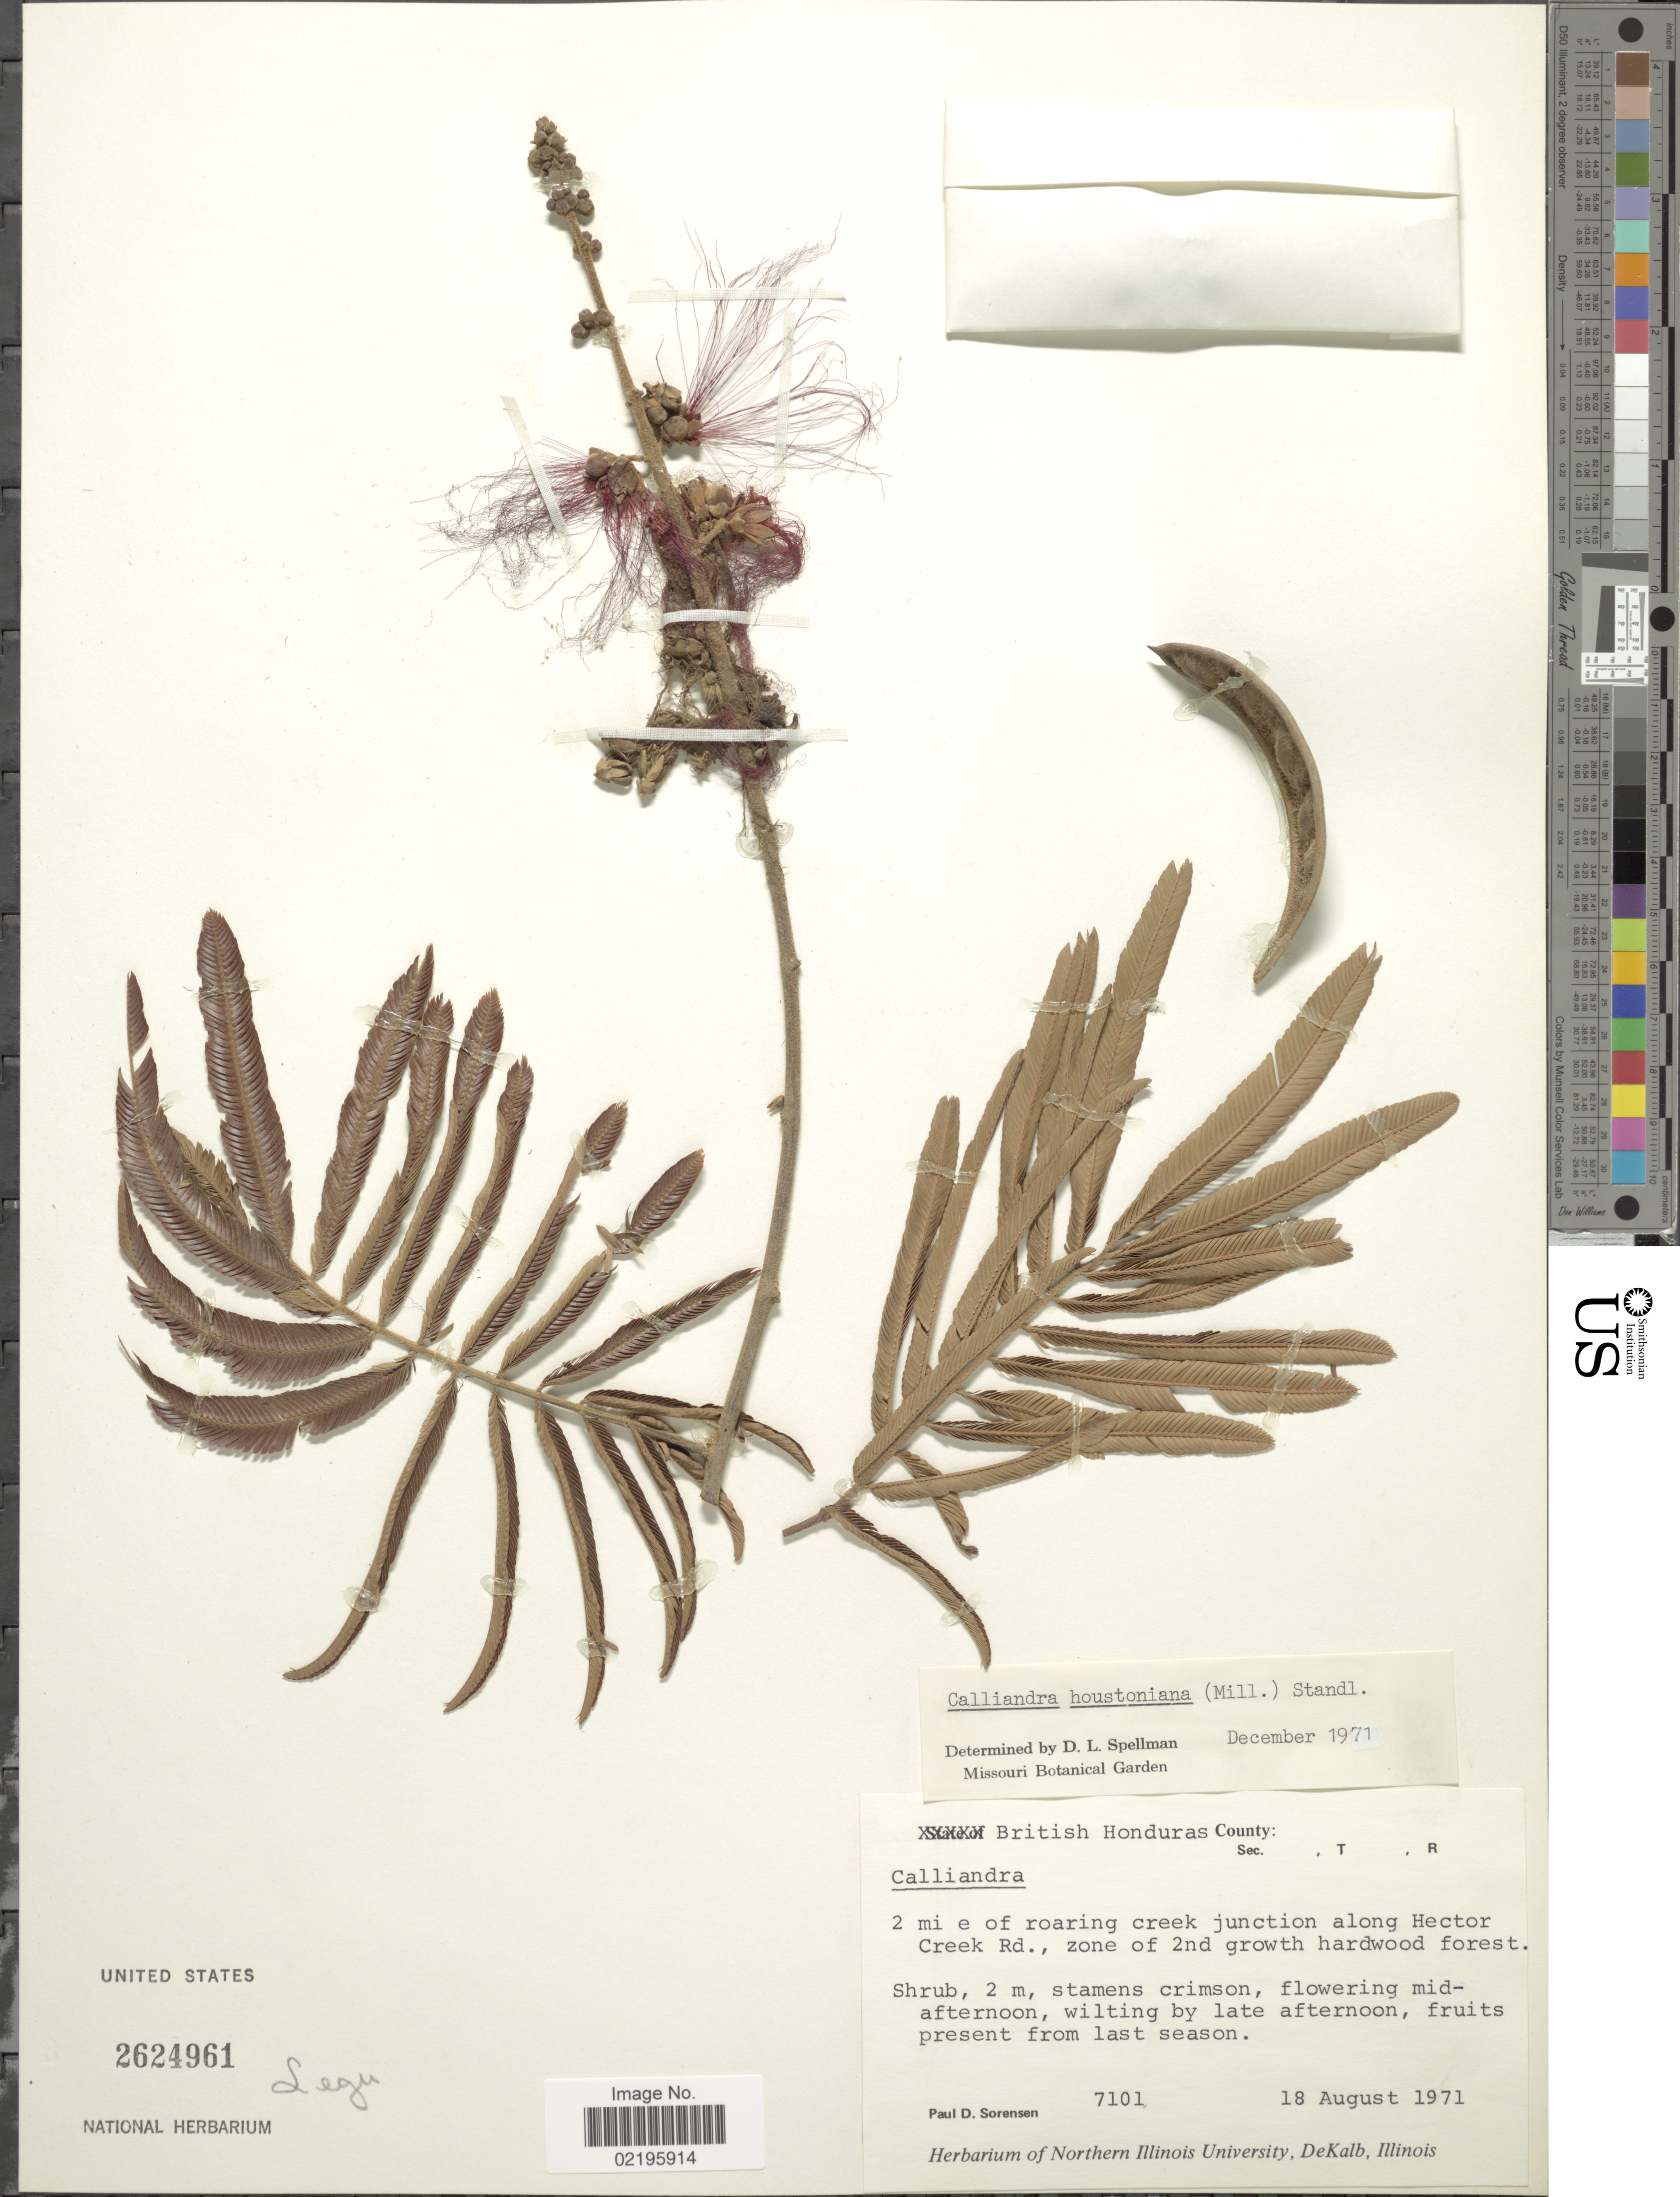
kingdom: Plantae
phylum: Tracheophyta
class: Magnoliopsida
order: Fabales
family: Fabaceae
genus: Calliandra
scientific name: Calliandra houstoniana var. houstoniana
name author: (Mill.) Standl.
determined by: Strong, Mark T., (BOT), Smithsonian Institution - National Museum of Natural History (UNITED STATES)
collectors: P. Sorensen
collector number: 7101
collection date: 1971-08-18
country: Belize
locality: British Honduras County, 2 mi e of roaring creek junction along Hector Creek Rd., zone of 2nd growth hardwood forest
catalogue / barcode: US 2624961